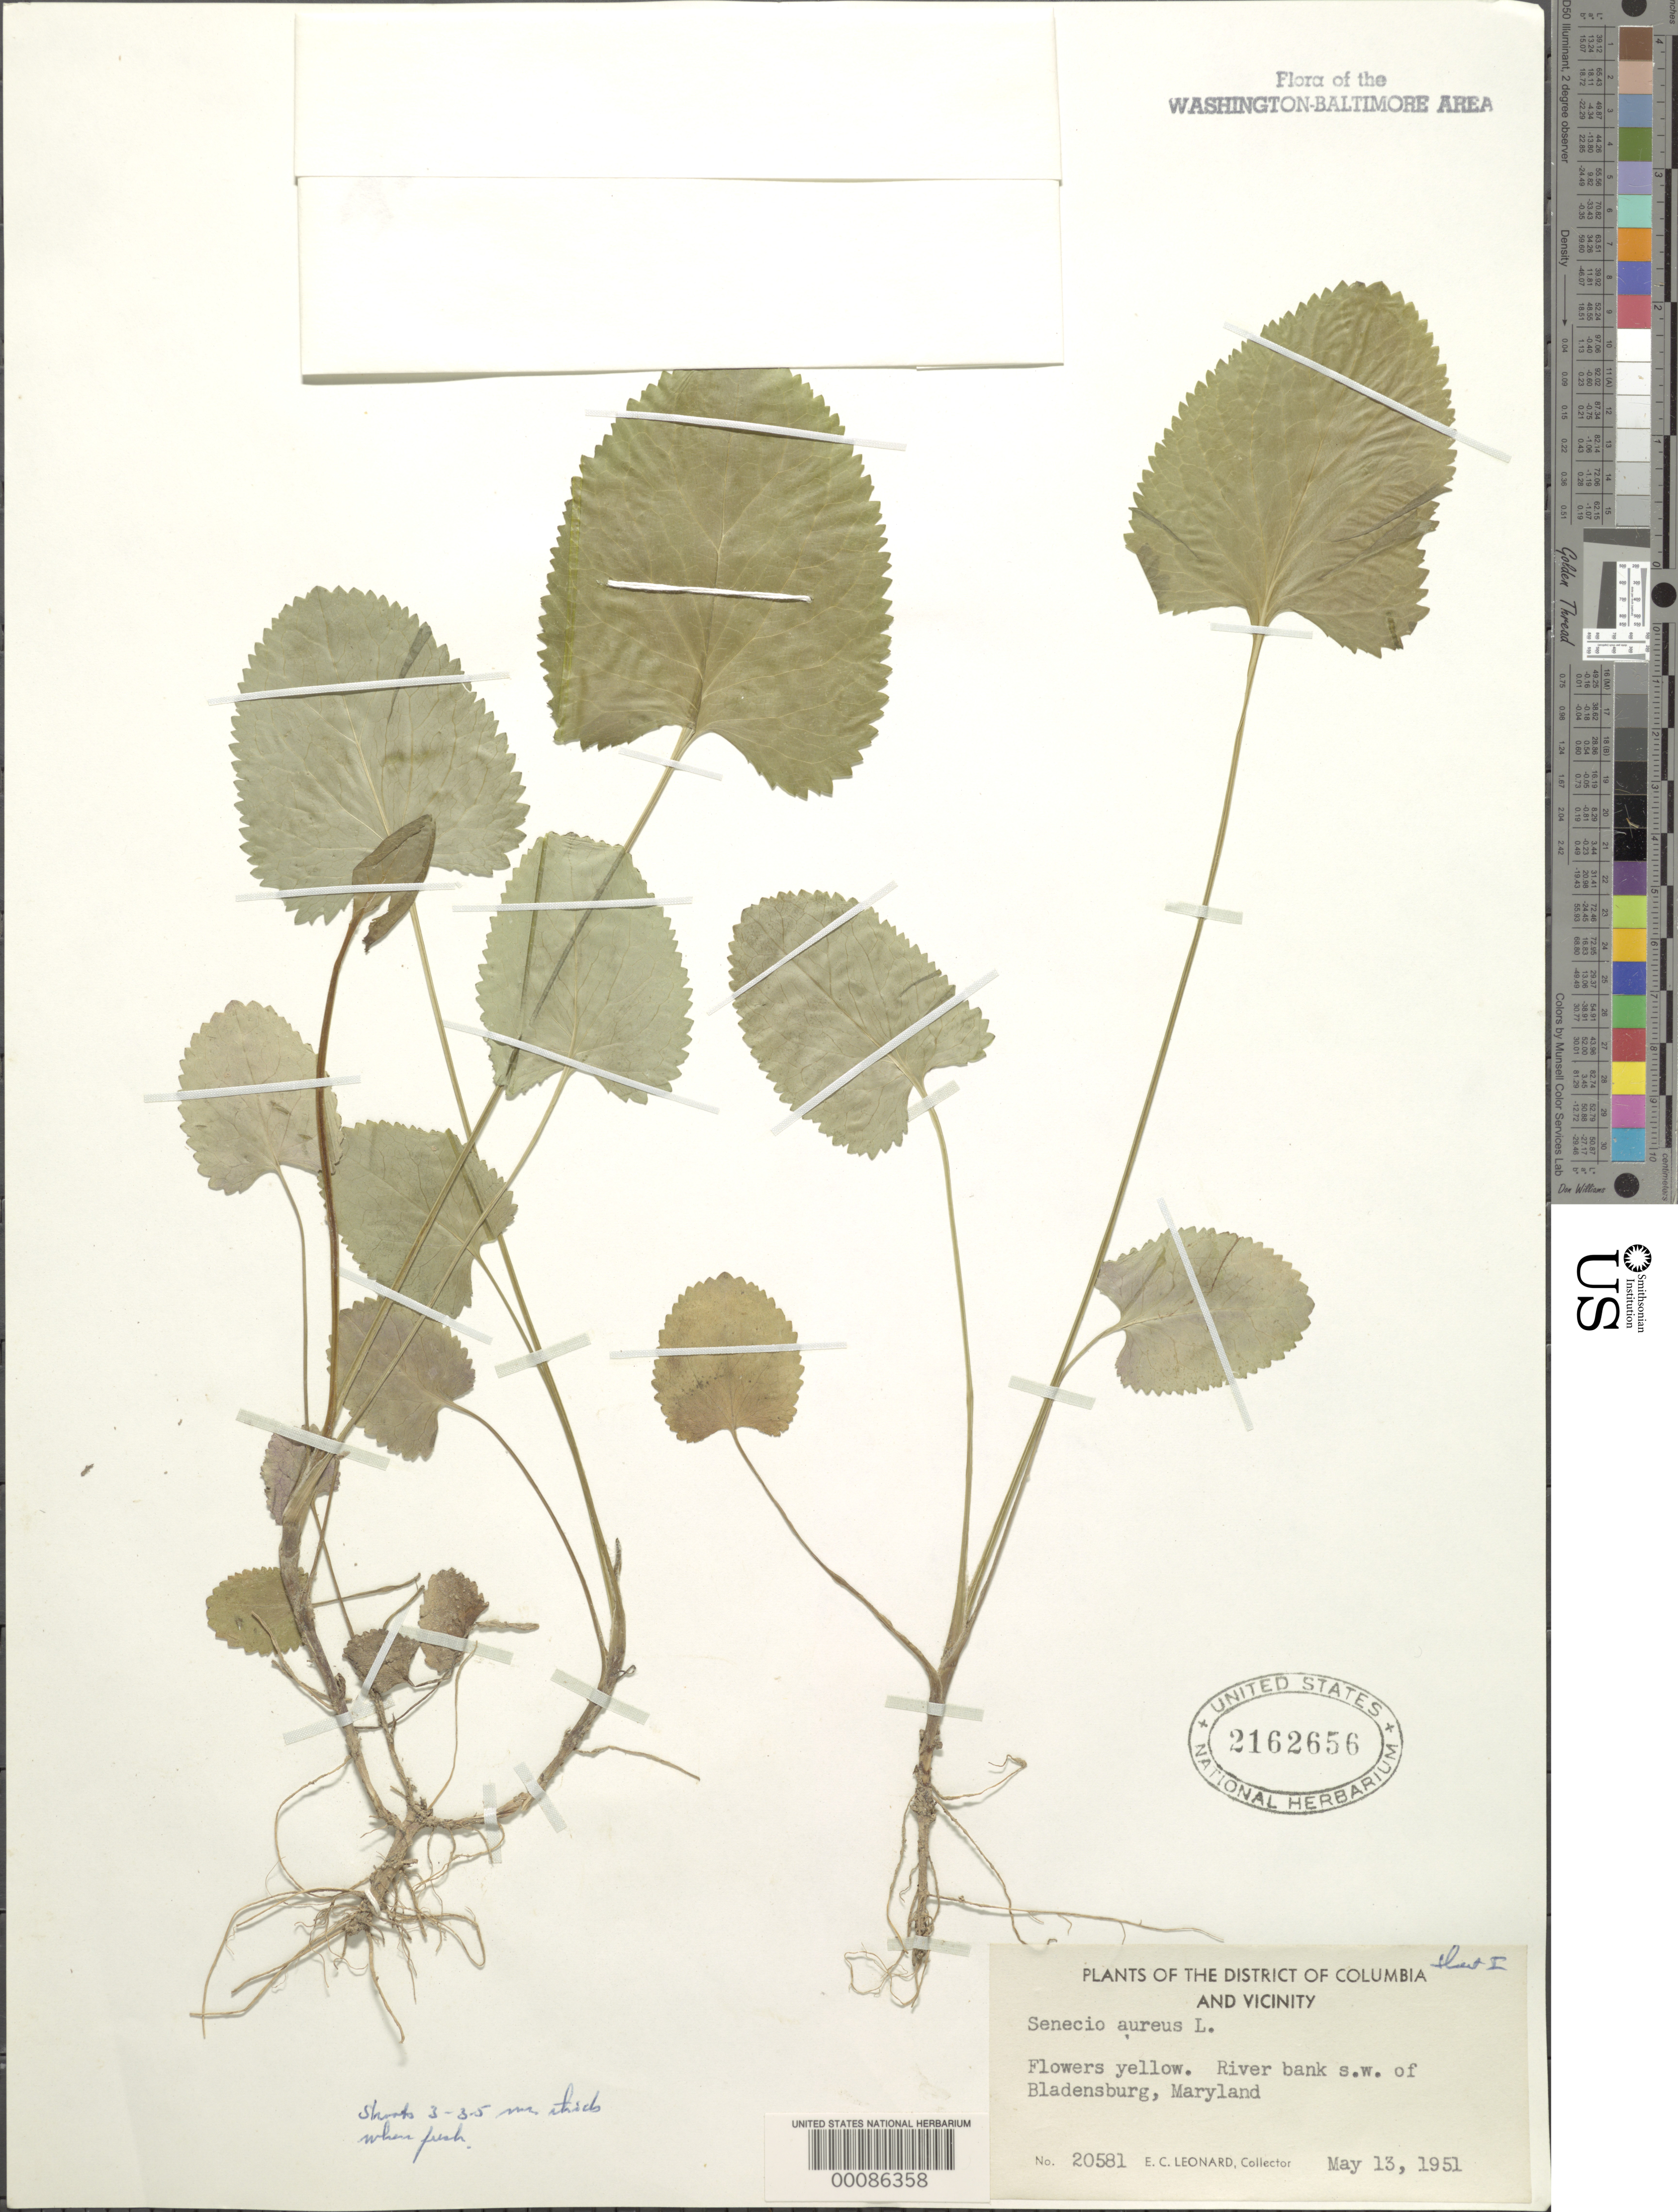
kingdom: Plantae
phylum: Tracheophyta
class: Magnoliopsida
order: Asterales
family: Asteraceae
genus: Packera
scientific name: Packera aurea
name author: (L.) Á. Löve & D. Löve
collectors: E. C. Leonard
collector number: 20581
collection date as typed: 13 May 1951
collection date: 1951-05-13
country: United States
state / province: Maryland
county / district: Prince George's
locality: SW of Bladensburg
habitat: River bank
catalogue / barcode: US 2162656